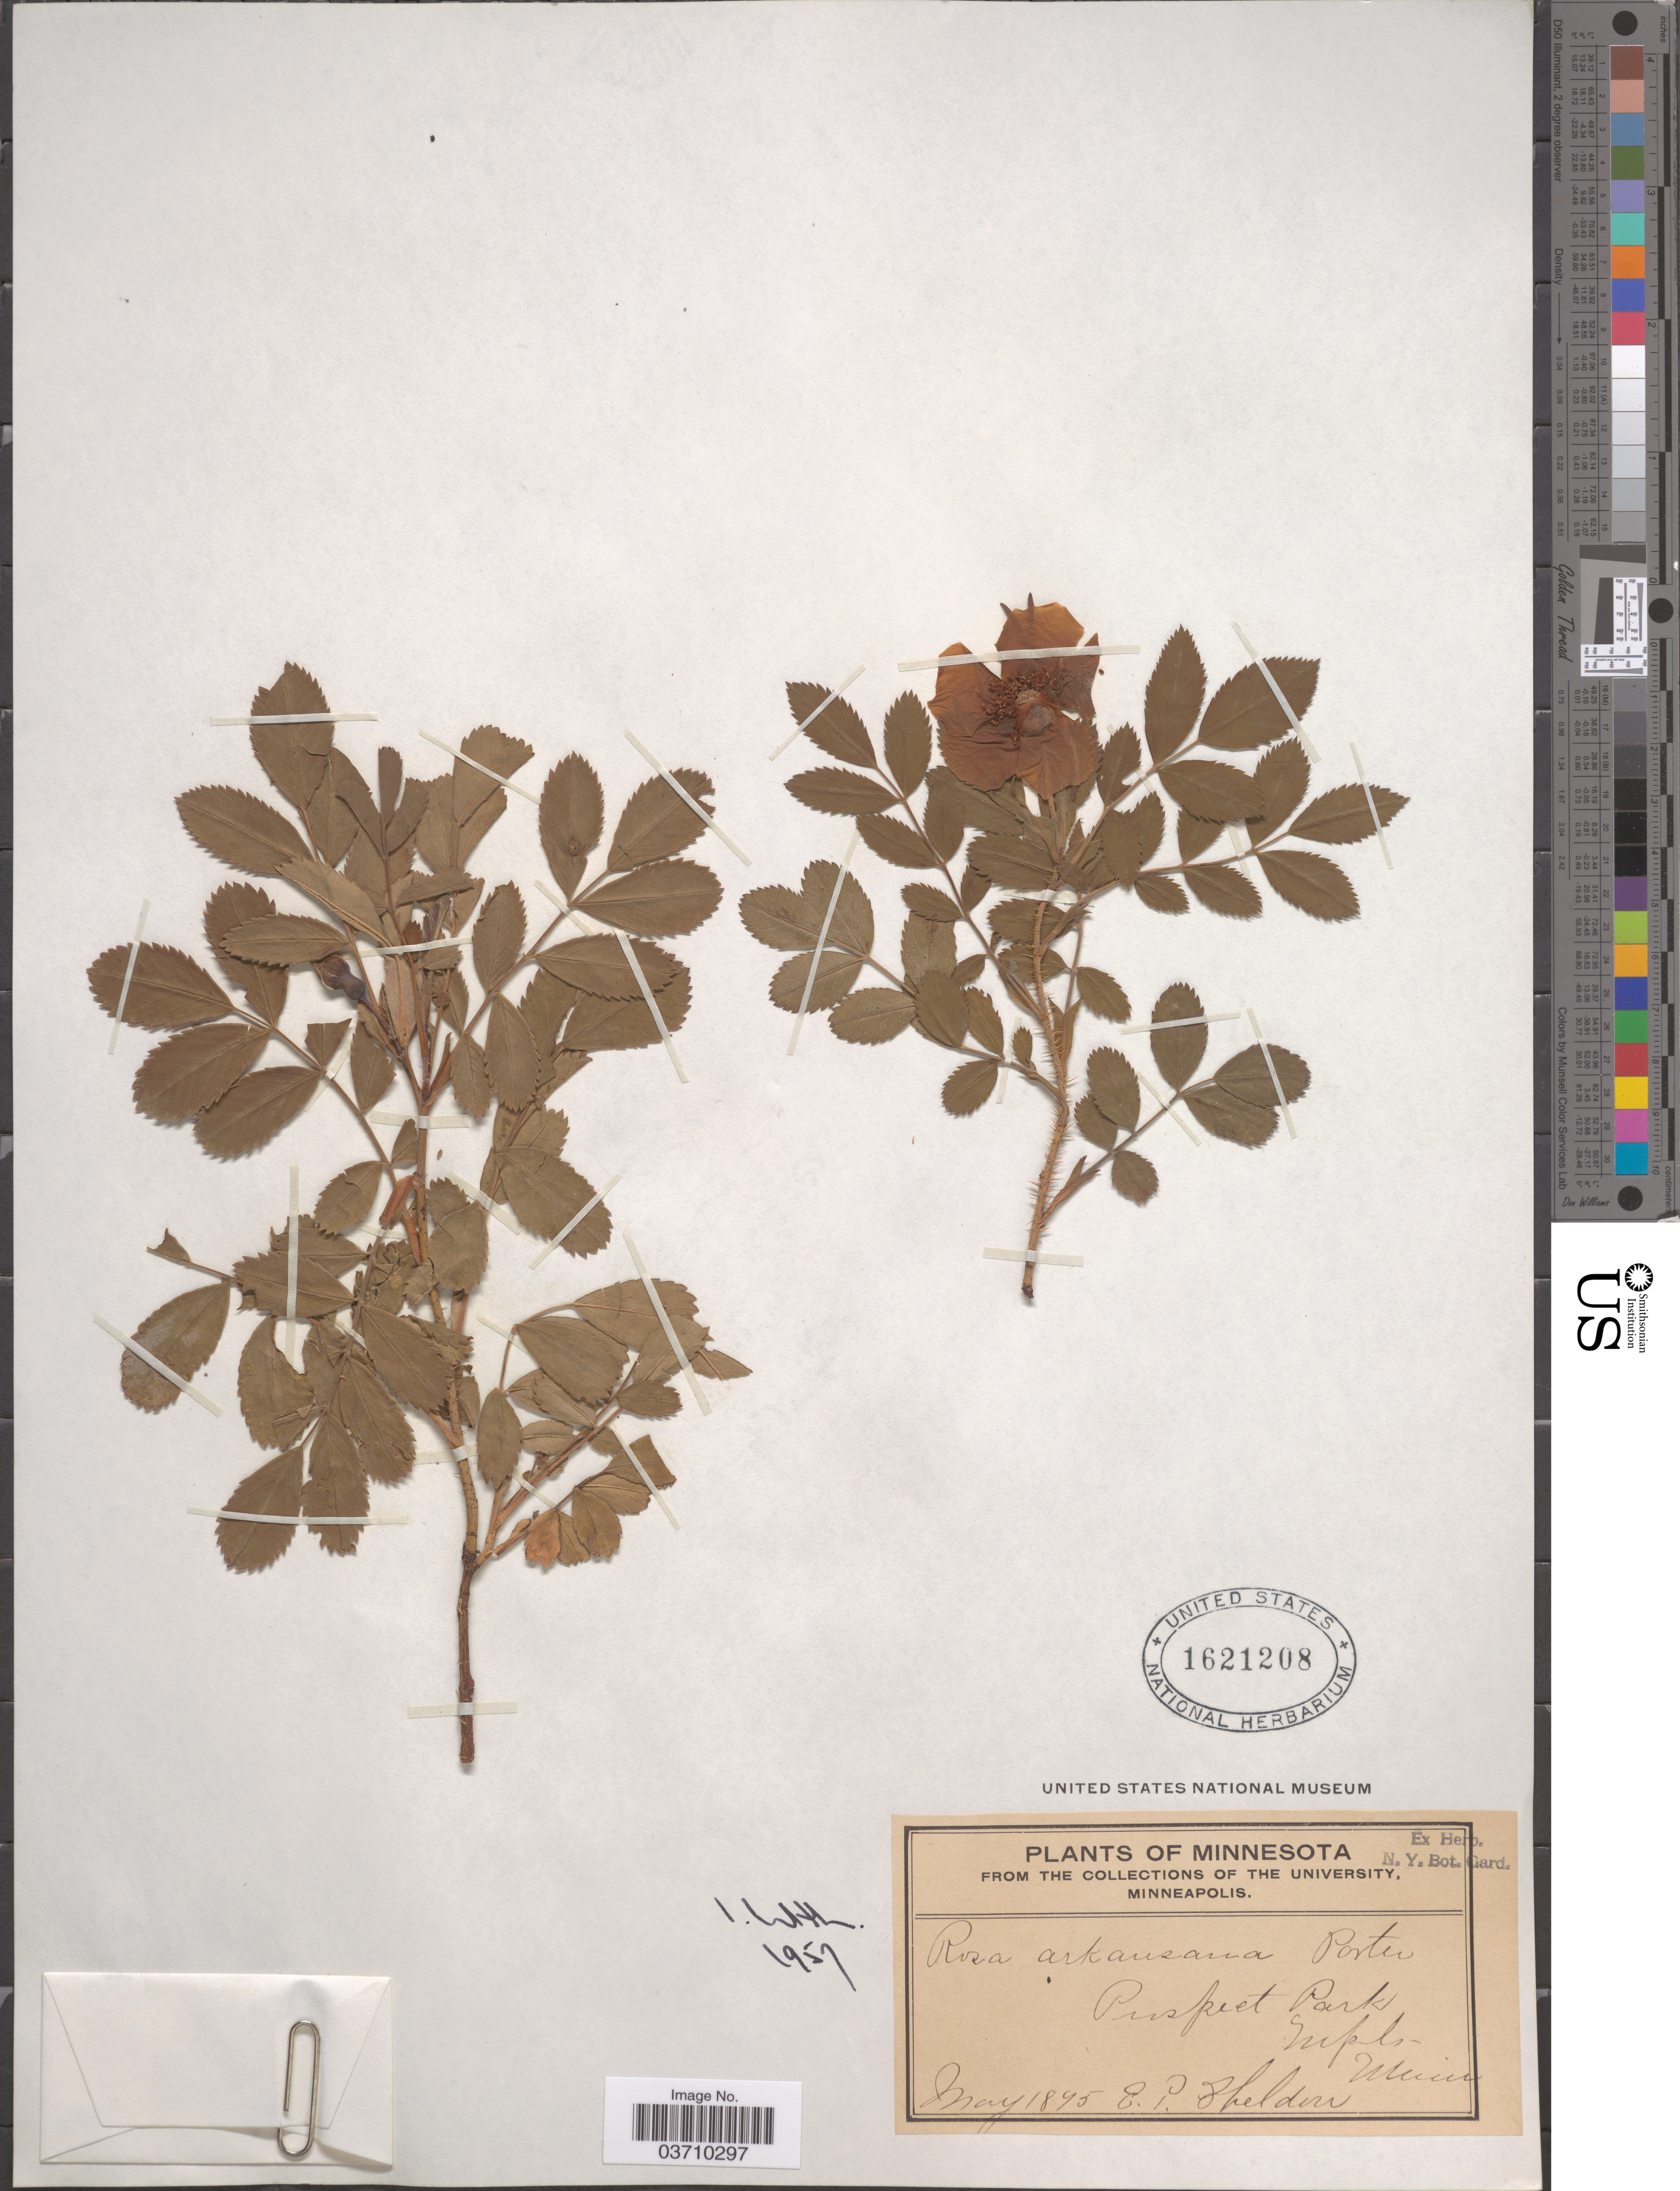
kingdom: Plantae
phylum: Tracheophyta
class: Magnoliopsida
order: Rosales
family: Rosaceae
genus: Rosa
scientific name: Rosa arkansana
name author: Porter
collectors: E. P. Sheldon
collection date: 1895-05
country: United States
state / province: Minnesota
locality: Prospect Park. Mpls.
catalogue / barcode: US 1621208